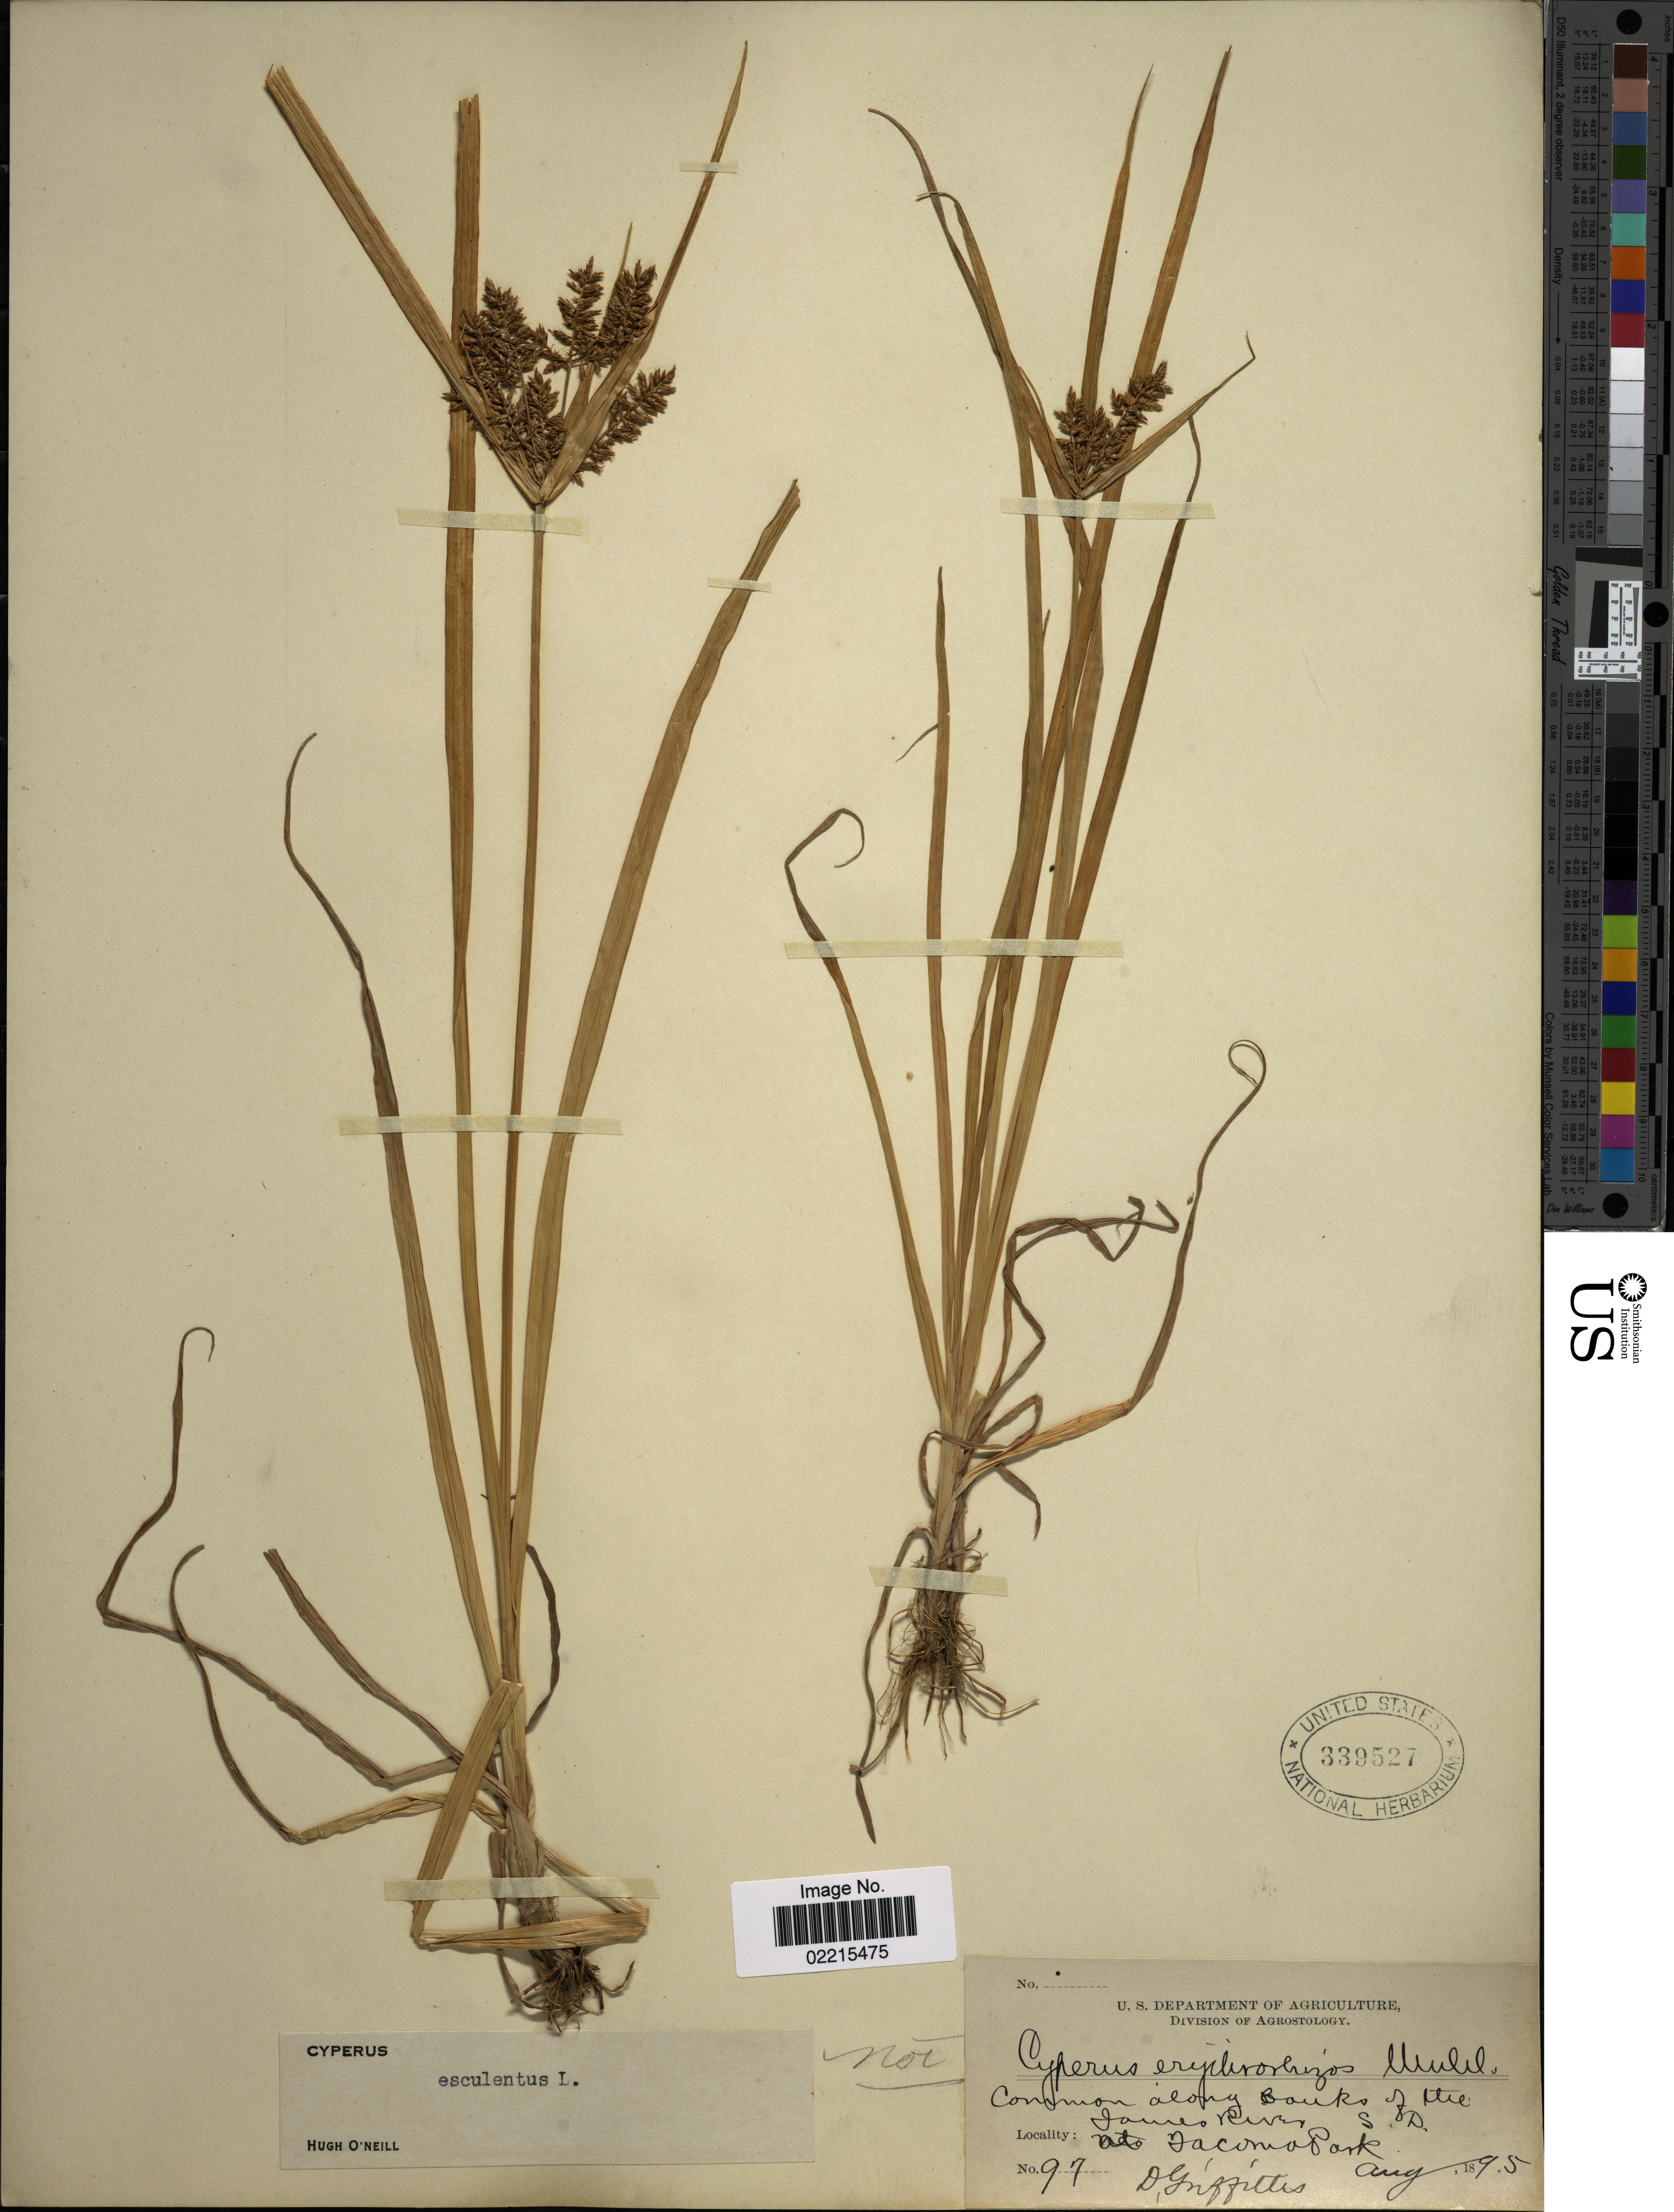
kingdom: Plantae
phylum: Tracheophyta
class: Liliopsida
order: Poales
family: Cyperaceae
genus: Cyperus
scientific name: Cyperus esculentus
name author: L.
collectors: D. Griffiths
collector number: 97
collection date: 1895-08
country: United States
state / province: South Dakota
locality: Common along banks of the James River, Jacomapark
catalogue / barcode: US 339527